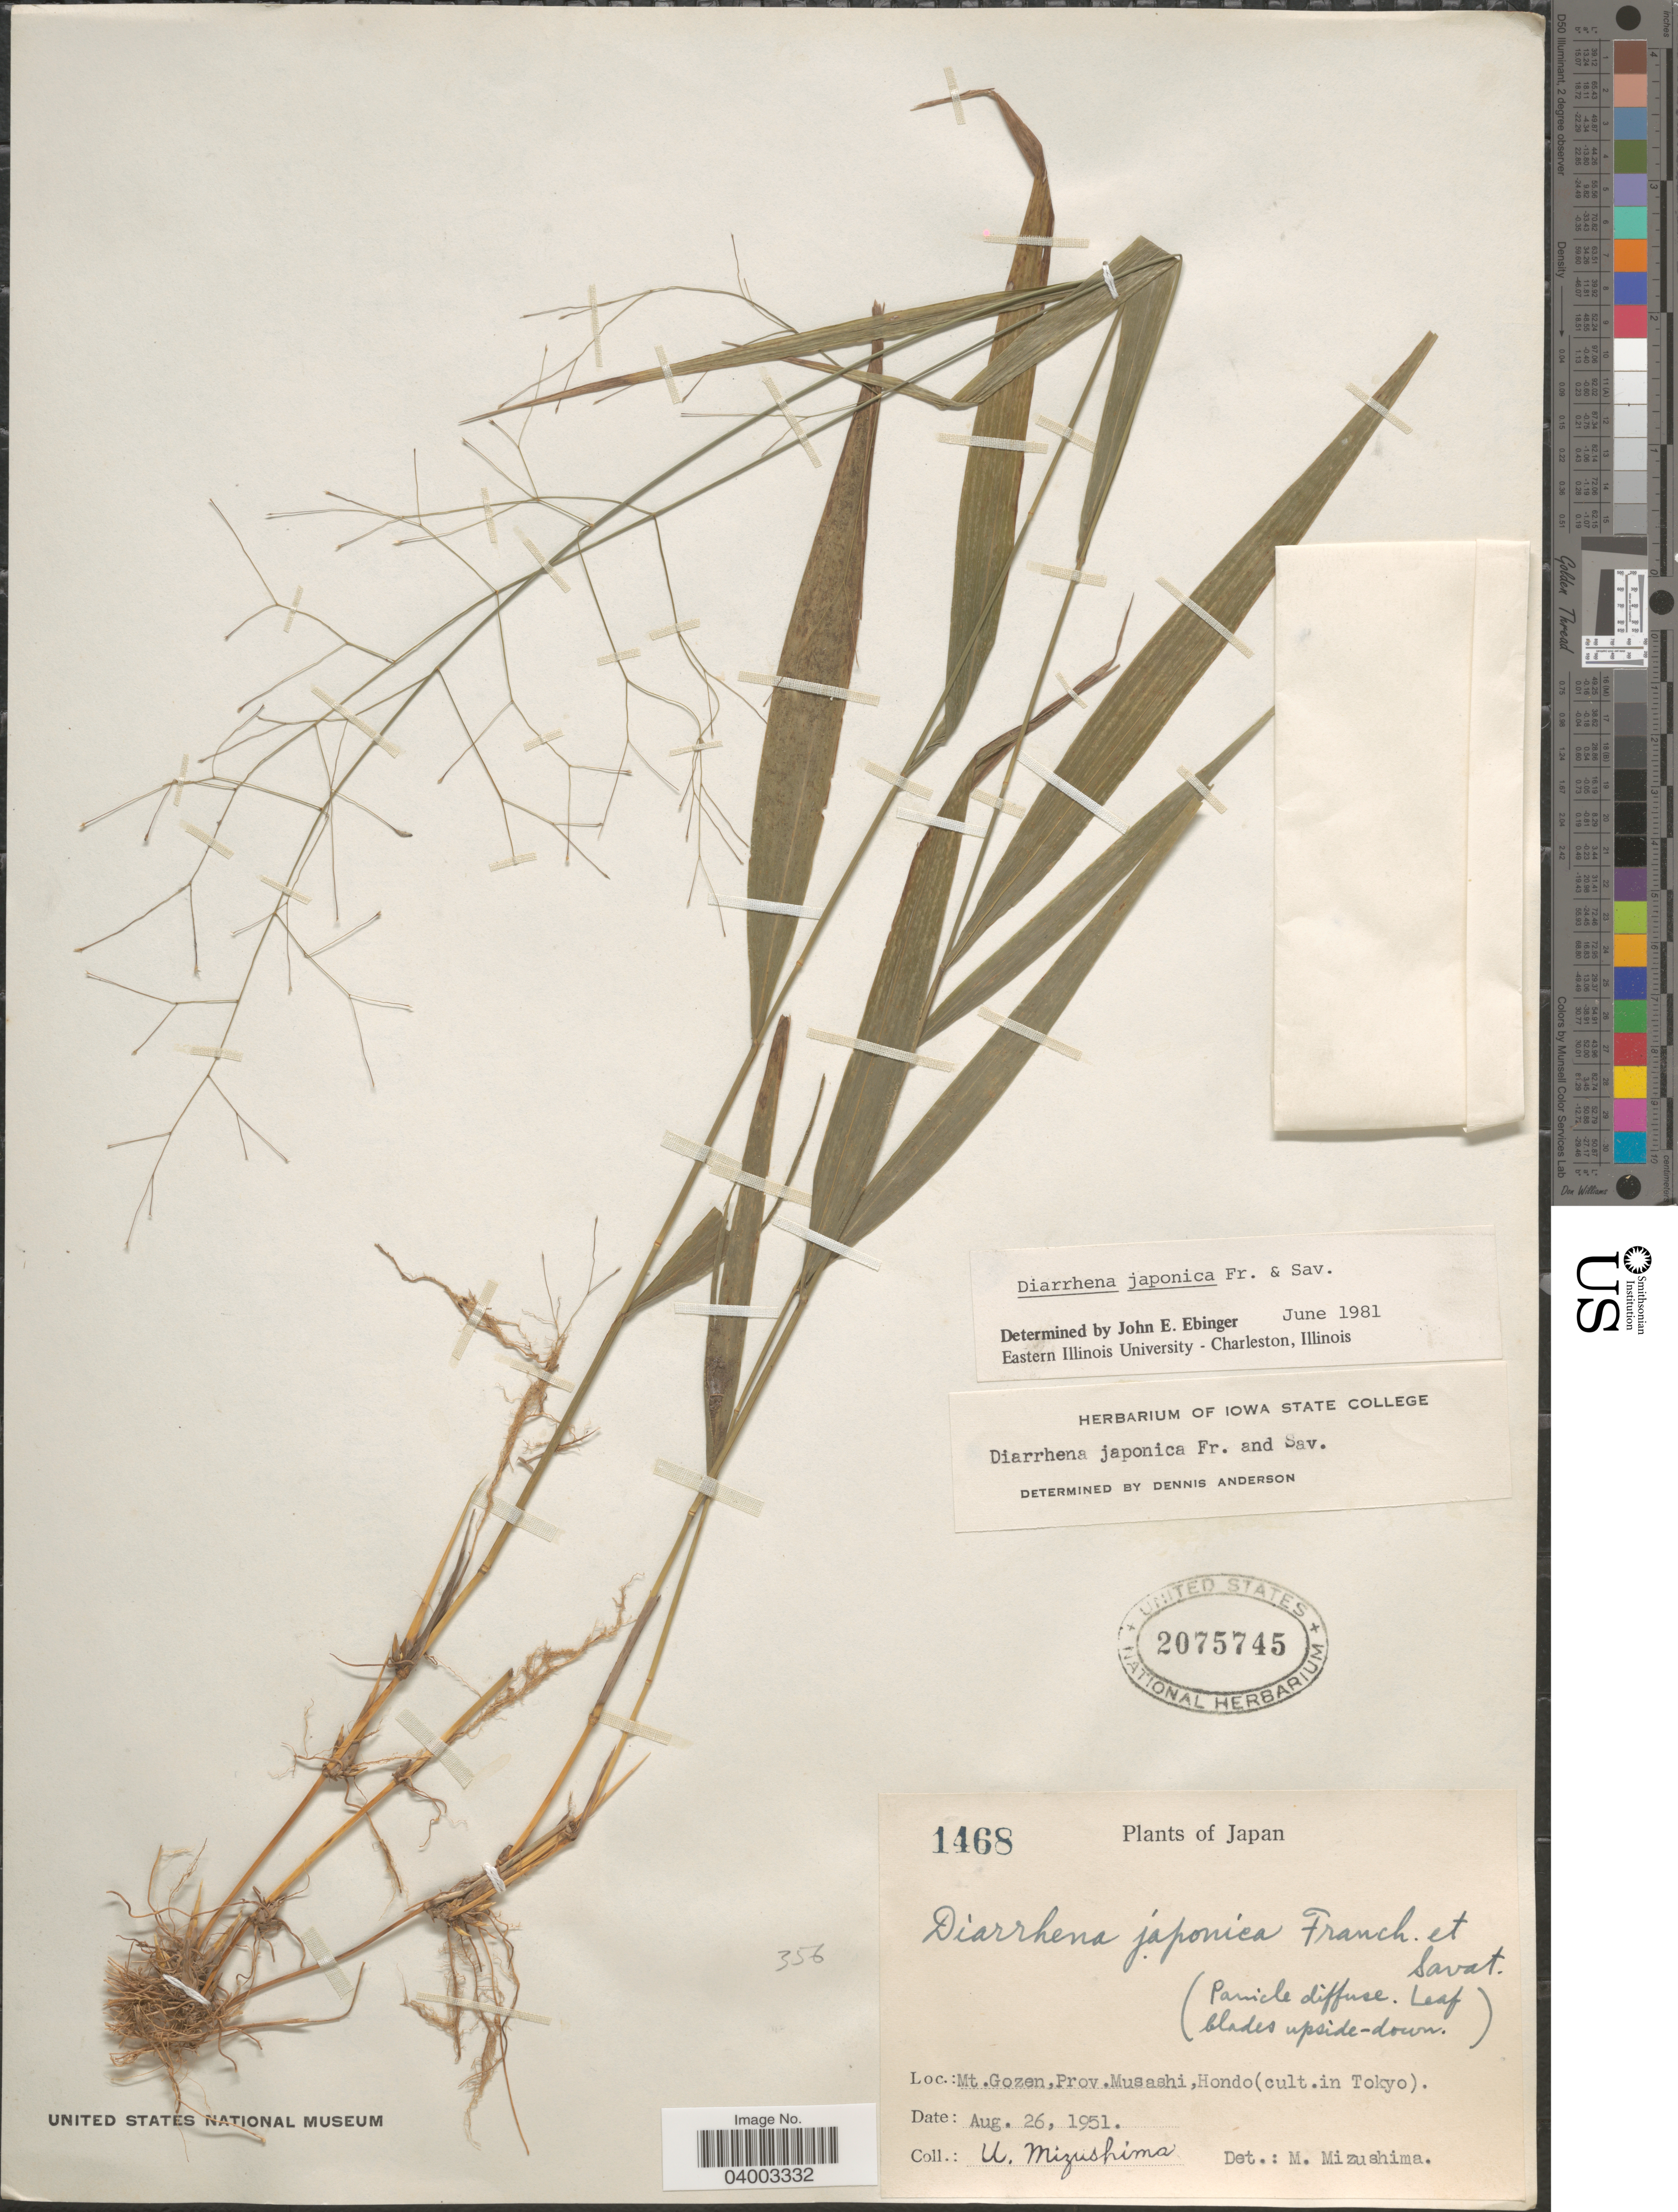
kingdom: Plantae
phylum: Tracheophyta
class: Liliopsida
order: Poales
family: Poaceae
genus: Diarrhena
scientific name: Diarrhena japonica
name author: Franch. & Sav.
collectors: U. Mizushima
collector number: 1468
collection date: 1951-08-26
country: Japan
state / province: Tokyo, Federal City of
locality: Mt. Gozen, Prov. Musashi. In Tokyo.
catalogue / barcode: US 2075745